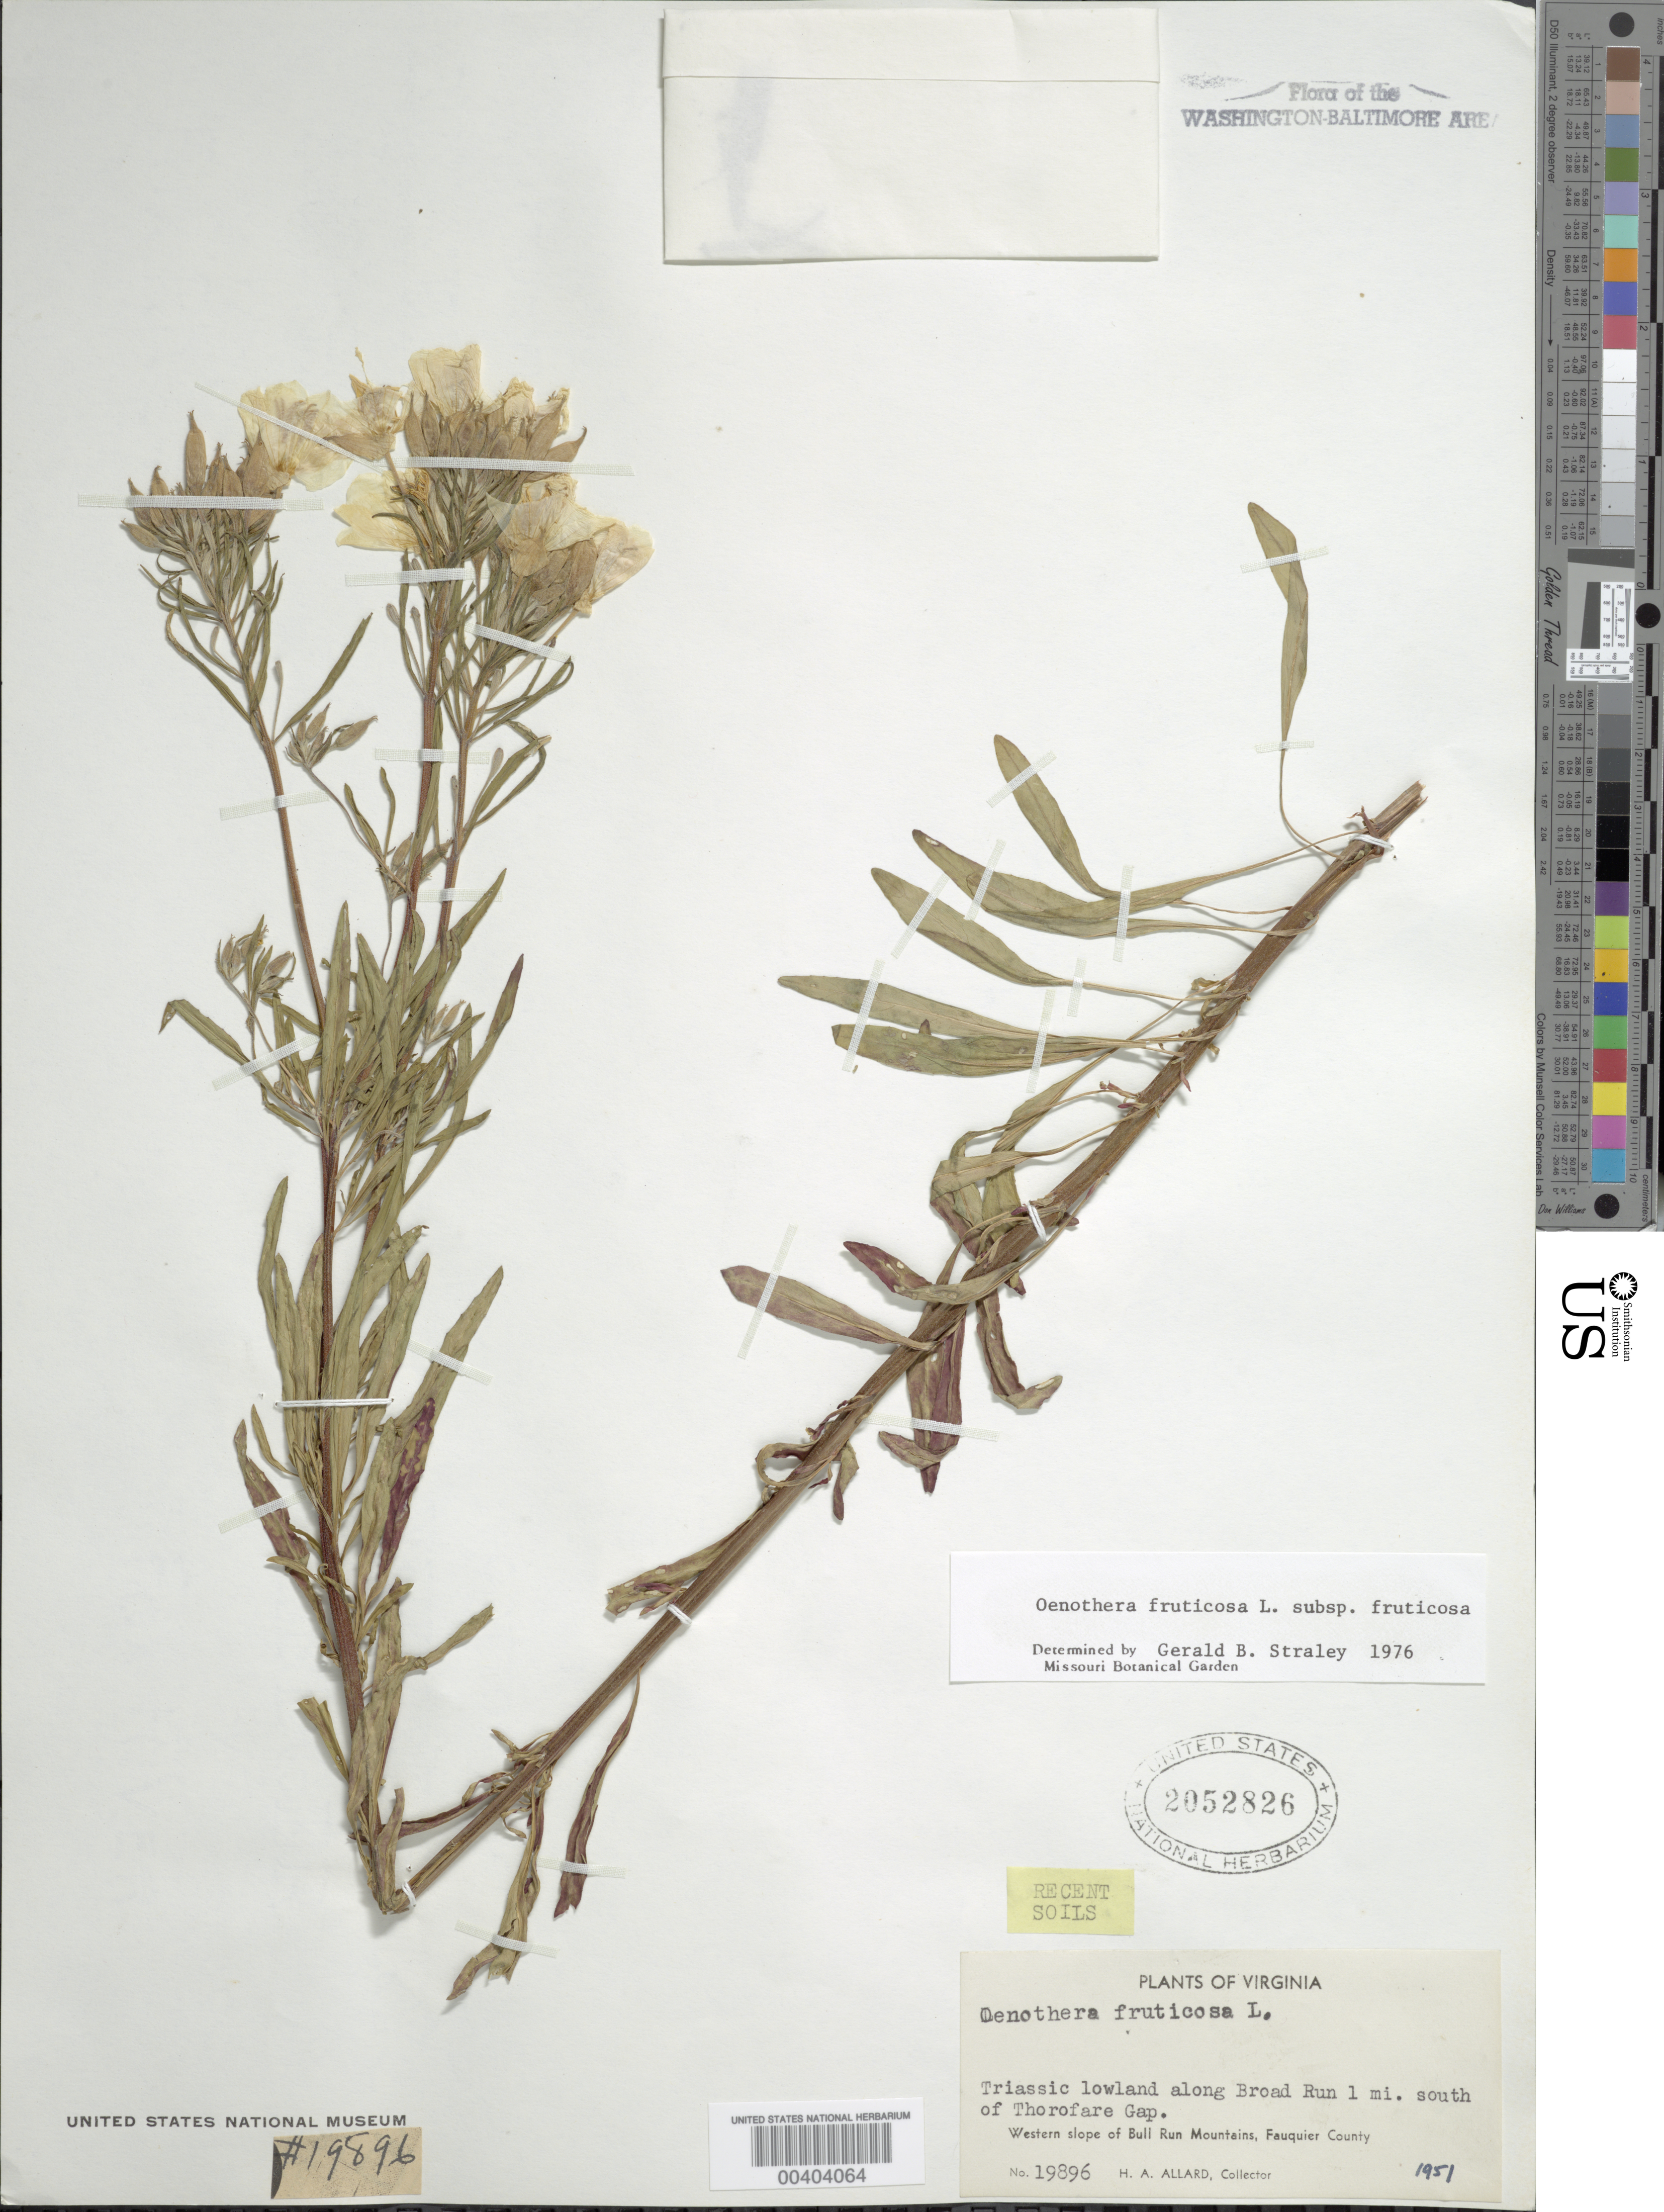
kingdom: Plantae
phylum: Tracheophyta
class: Magnoliopsida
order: Myrtales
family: Onagraceae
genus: Oenothera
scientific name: Oenothera fruticosa subsp. fruticosa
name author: L.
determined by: Straley, G. B.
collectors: H. A. Allard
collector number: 19896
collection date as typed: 1951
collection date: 1951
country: United States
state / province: Virginia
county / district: Fauquier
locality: Along Broad Run 1 mi. S of Thorofare Gap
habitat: Triassic lowland, recent soils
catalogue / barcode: US 2052826